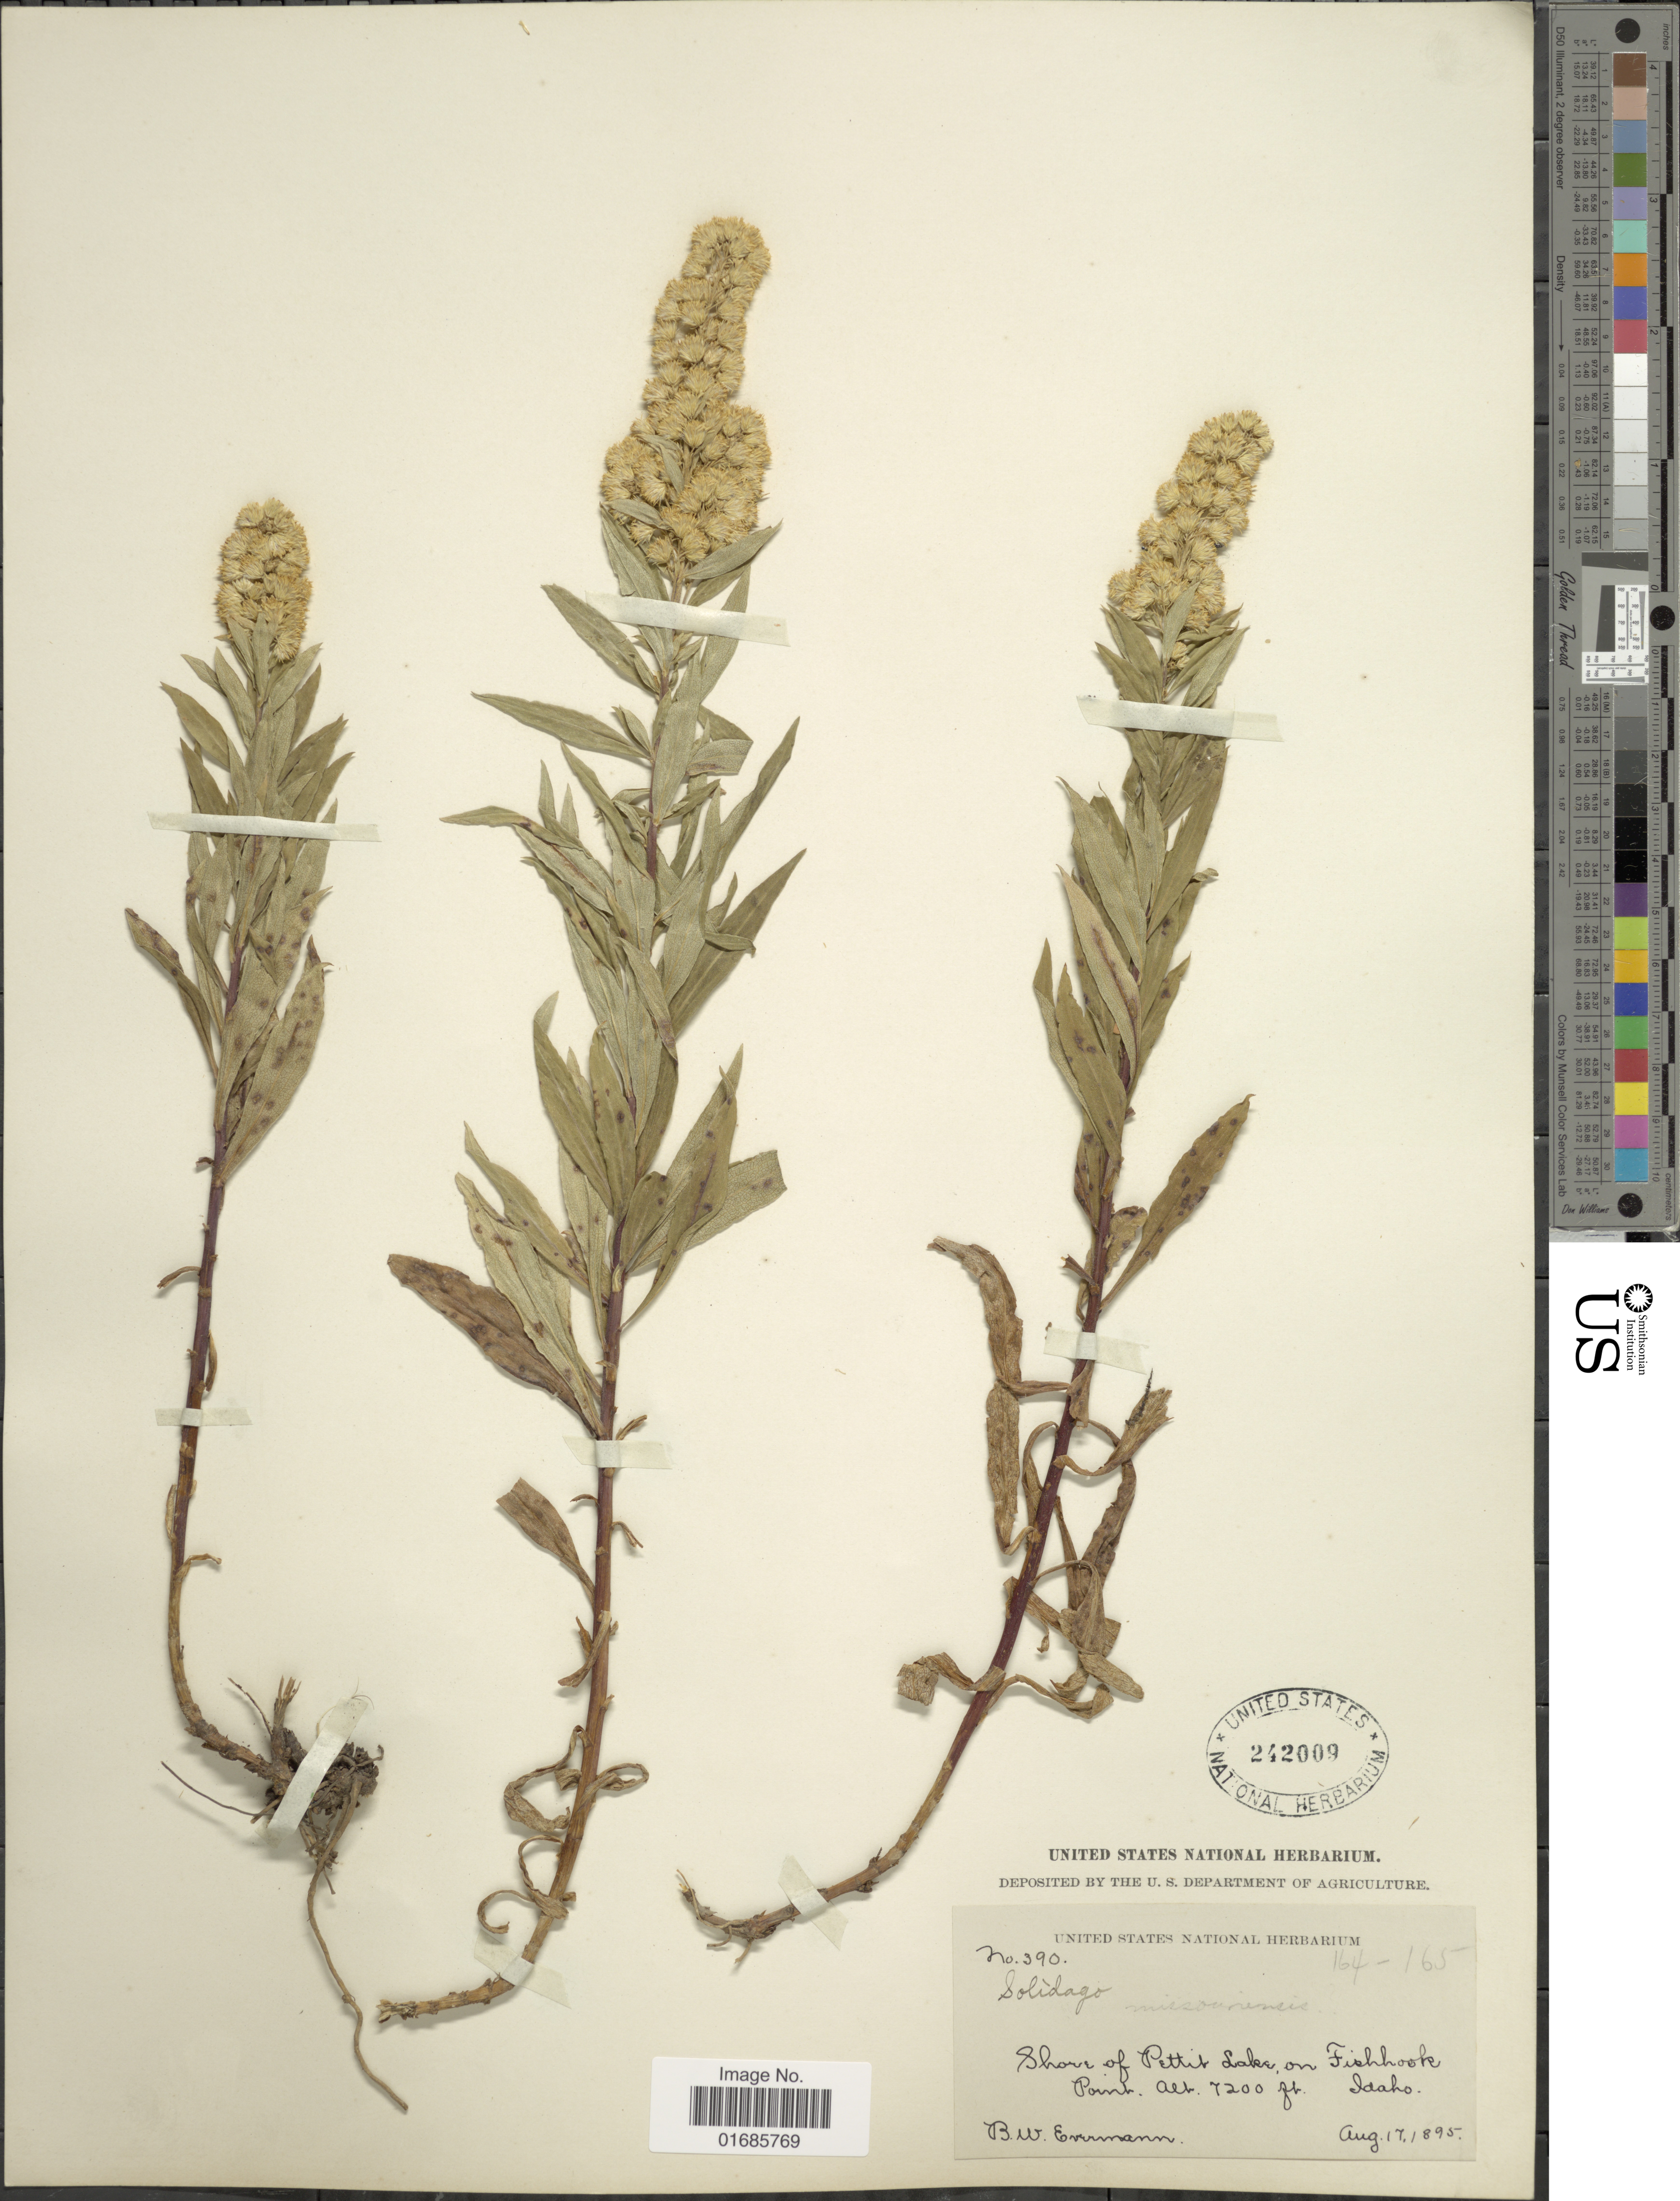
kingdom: Plantae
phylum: Tracheophyta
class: Magnoliopsida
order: Asterales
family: Asteraceae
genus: Solidago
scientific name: Solidago canadensis var. salebrosa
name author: (Piper) M.E. Jones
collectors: B. W. Evermann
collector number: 390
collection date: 1895-08-17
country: United States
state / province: Idaho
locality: Shove of Petit Lake on Fishhook Point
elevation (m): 2195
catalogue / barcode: US 242009